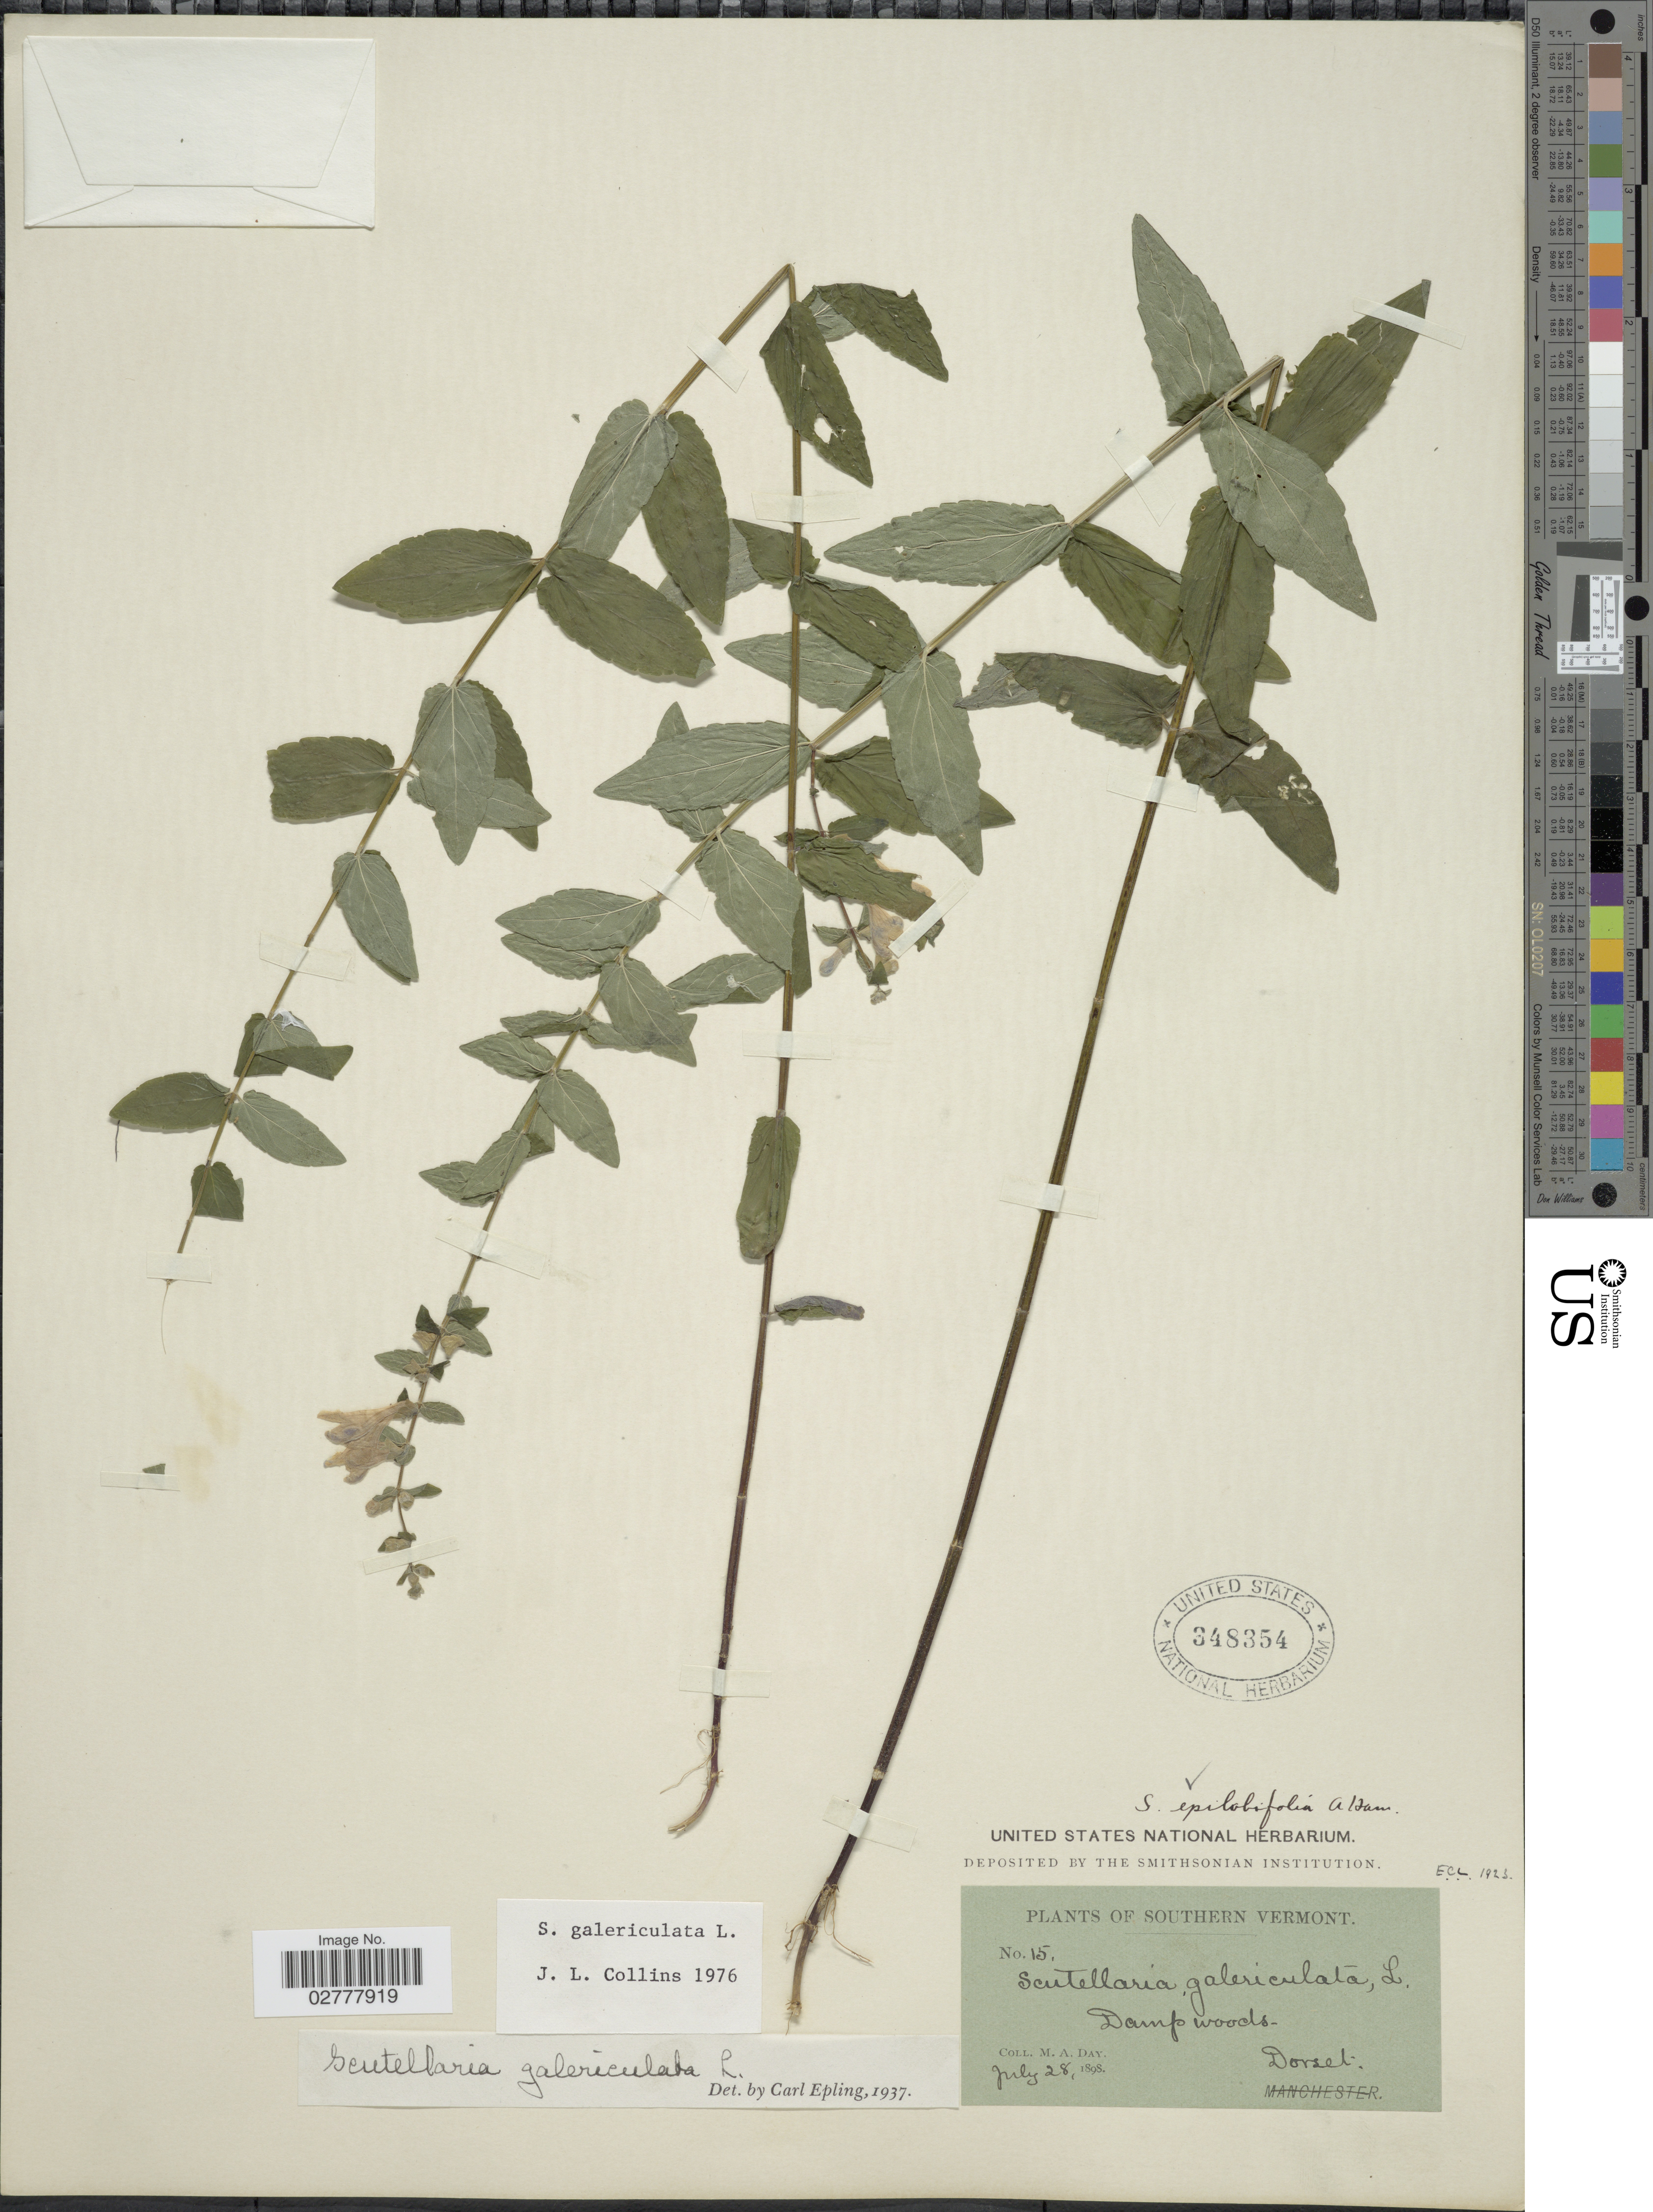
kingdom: Plantae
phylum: Tracheophyta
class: Magnoliopsida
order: Lamiales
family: Lamiaceae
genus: Scutellaria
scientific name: Scutellaria galericulata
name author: L.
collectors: M. Day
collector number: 15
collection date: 1898-07-28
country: United States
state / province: Vermont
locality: Southern Vermont. Dorset.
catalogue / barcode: US 348354